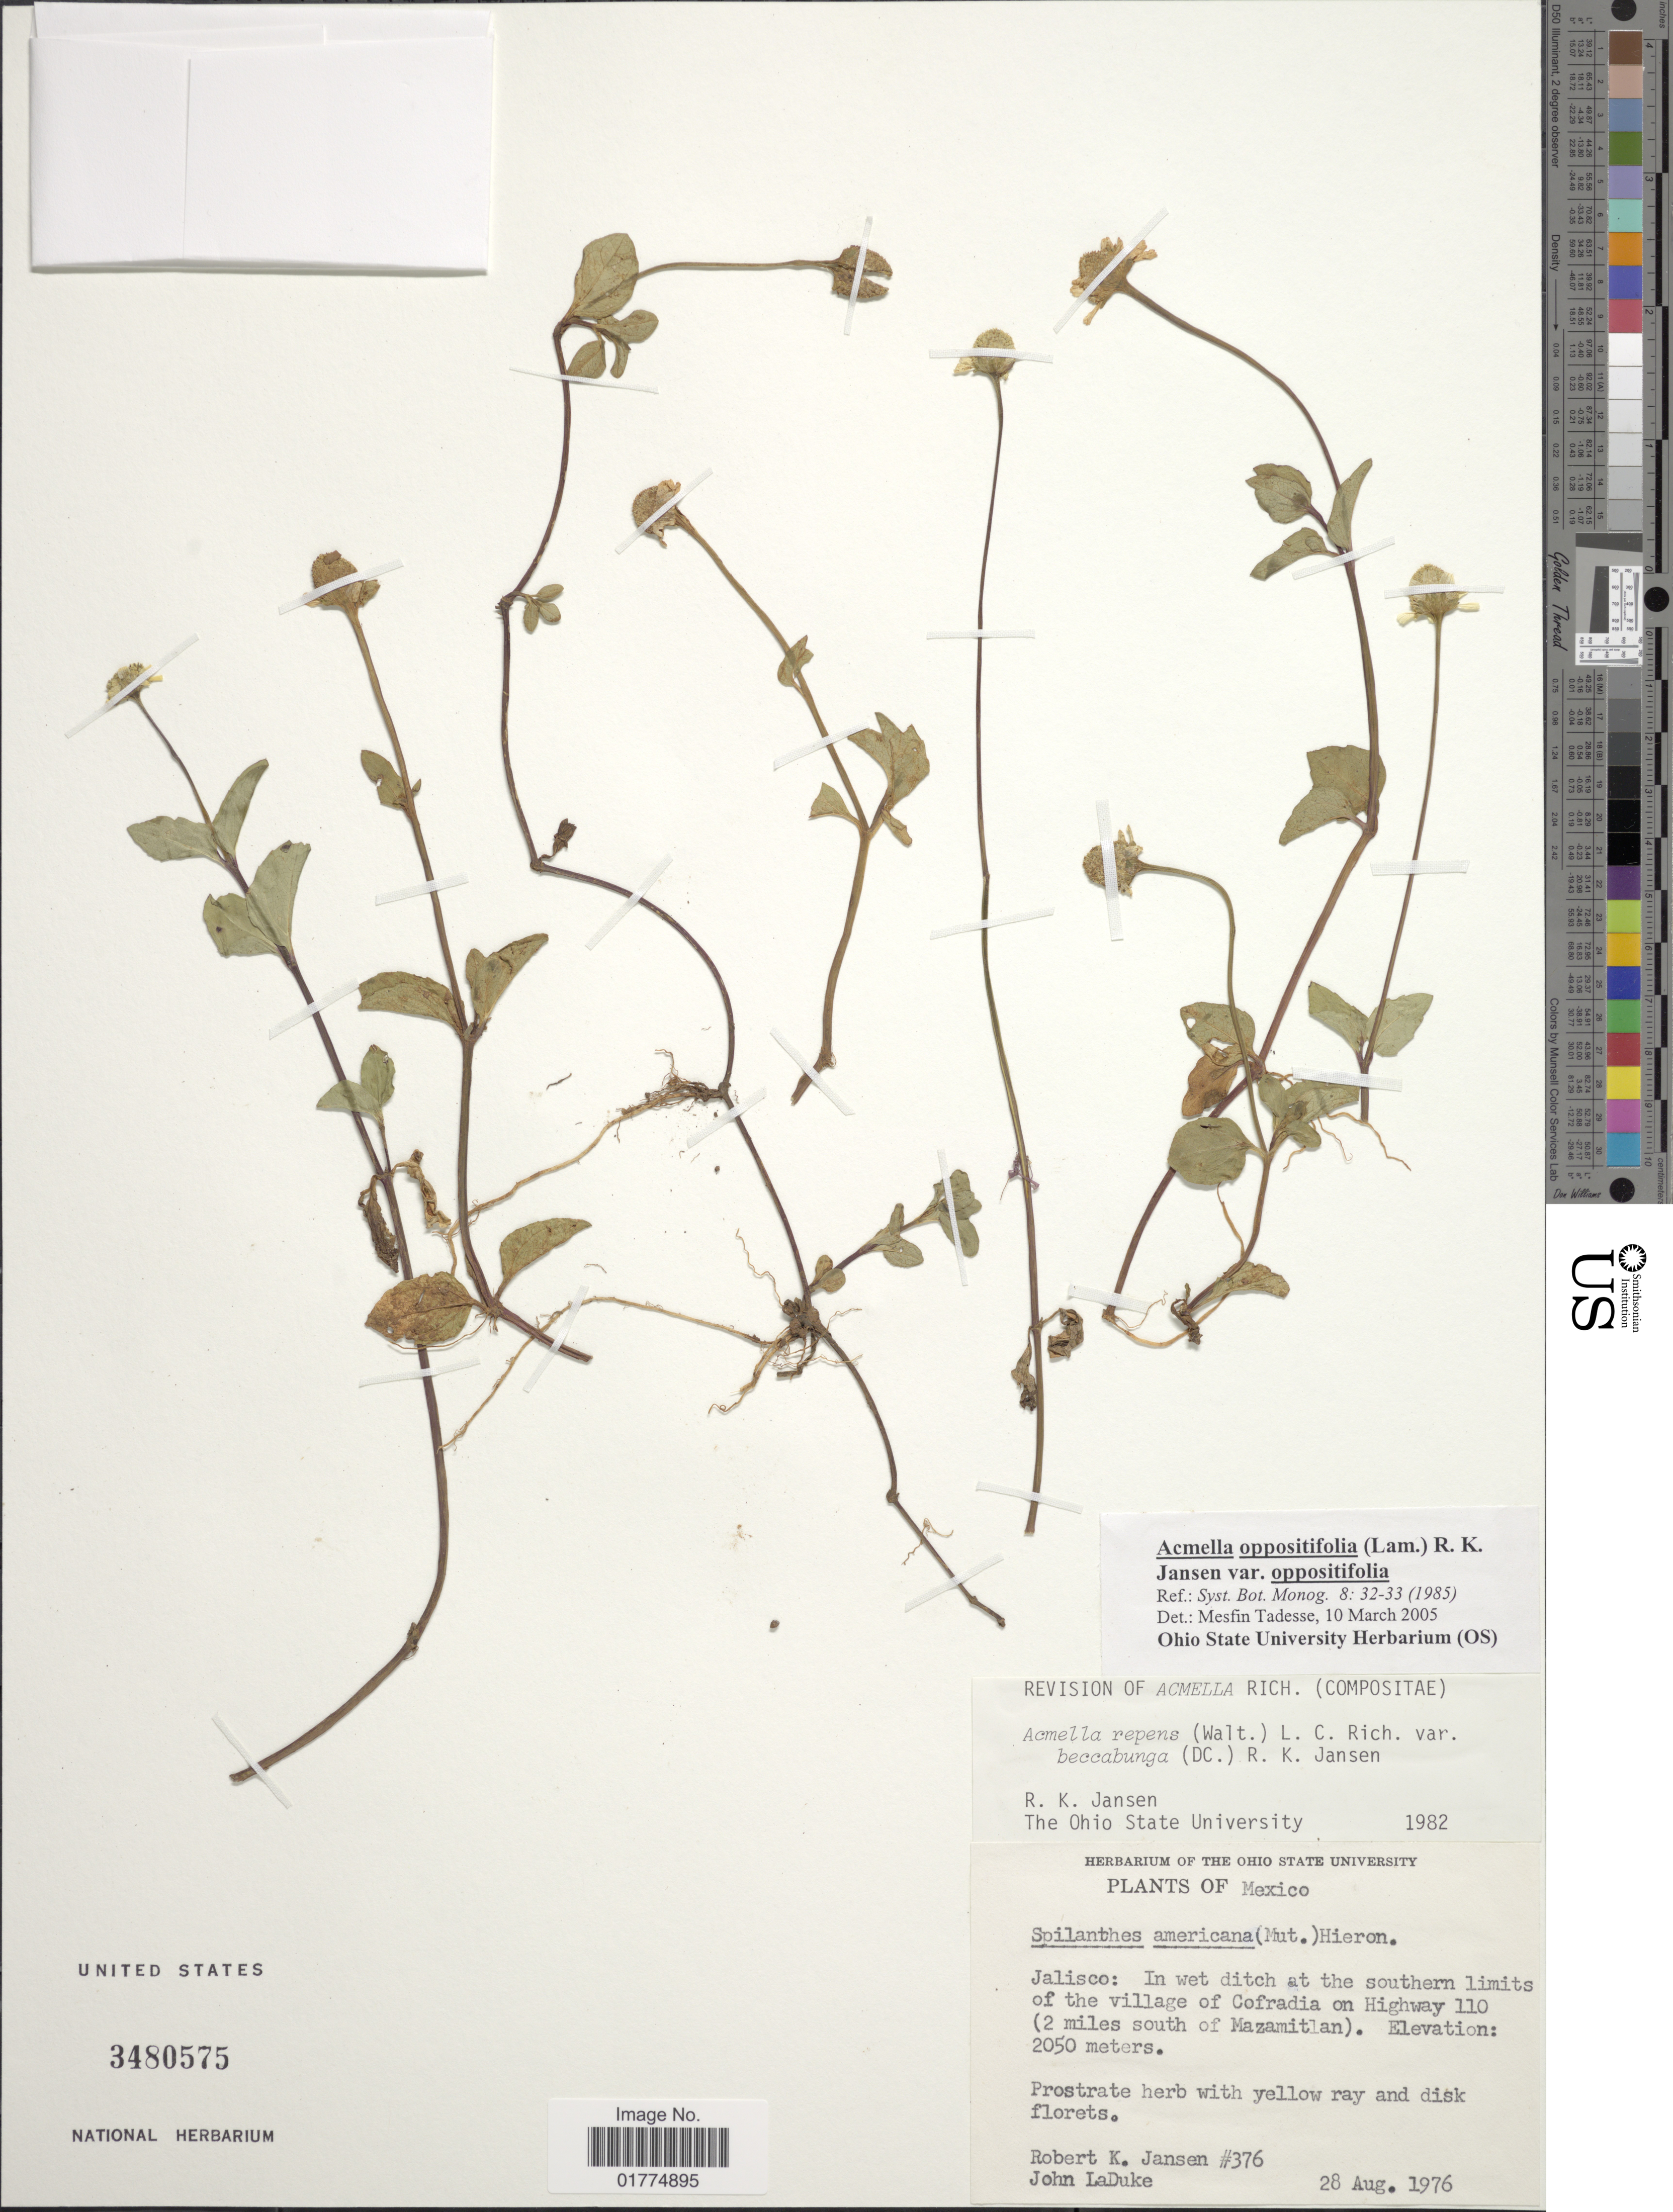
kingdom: Plantae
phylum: Tracheophyta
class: Magnoliopsida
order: Asterales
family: Asteraceae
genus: Acmella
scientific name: Acmella repens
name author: (Walter) Rich.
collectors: R. K. Jansen & J. Laduke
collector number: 376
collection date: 1976-08-28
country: Mexico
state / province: Jalisco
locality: Jalisco: In wet ditch at the southern limits of the village of Cofradia on Highway 110 (2 miles south of Mazamitlan)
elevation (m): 2050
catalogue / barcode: US 3480575